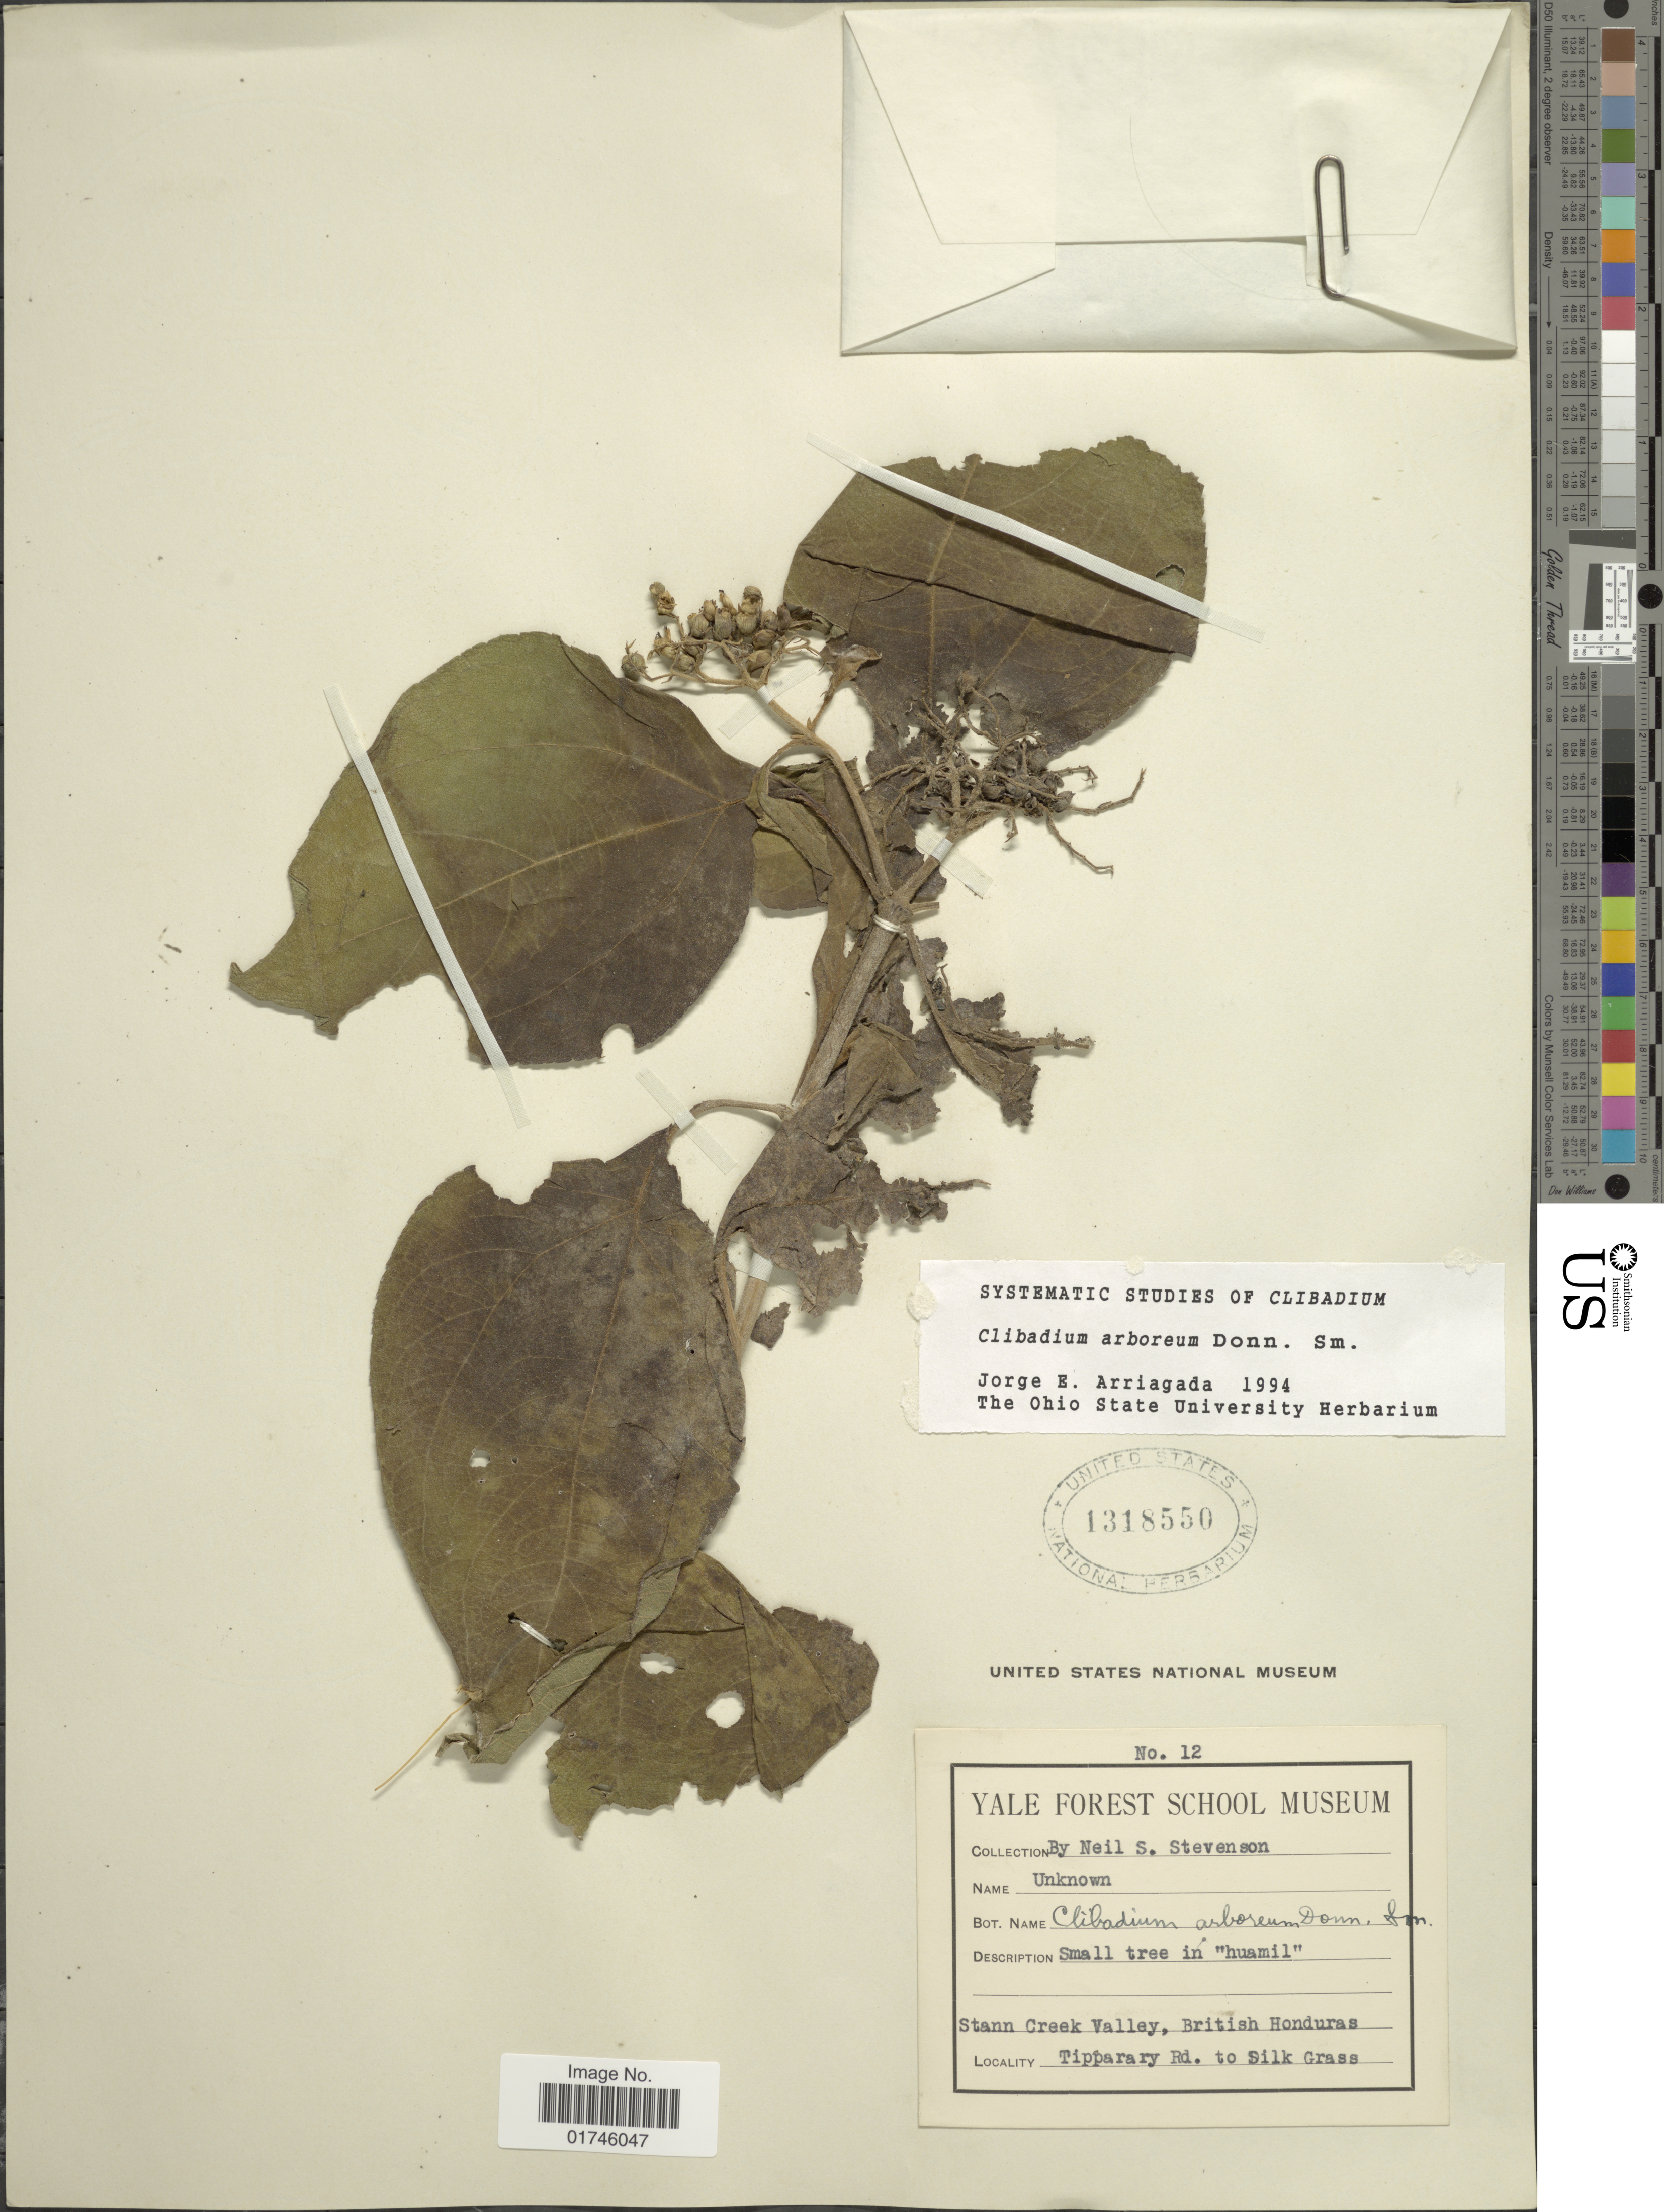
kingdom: Plantae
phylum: Tracheophyta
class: Magnoliopsida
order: Asterales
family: Asteraceae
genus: Clibadium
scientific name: Clibadium arboreum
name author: Donn. Sm.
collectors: N. Stevenson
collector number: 12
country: Belize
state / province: Stann Creek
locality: Stann Creek Valley, British Honduras, Tipparary Rd. to Silk Grass.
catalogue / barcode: US 1318550